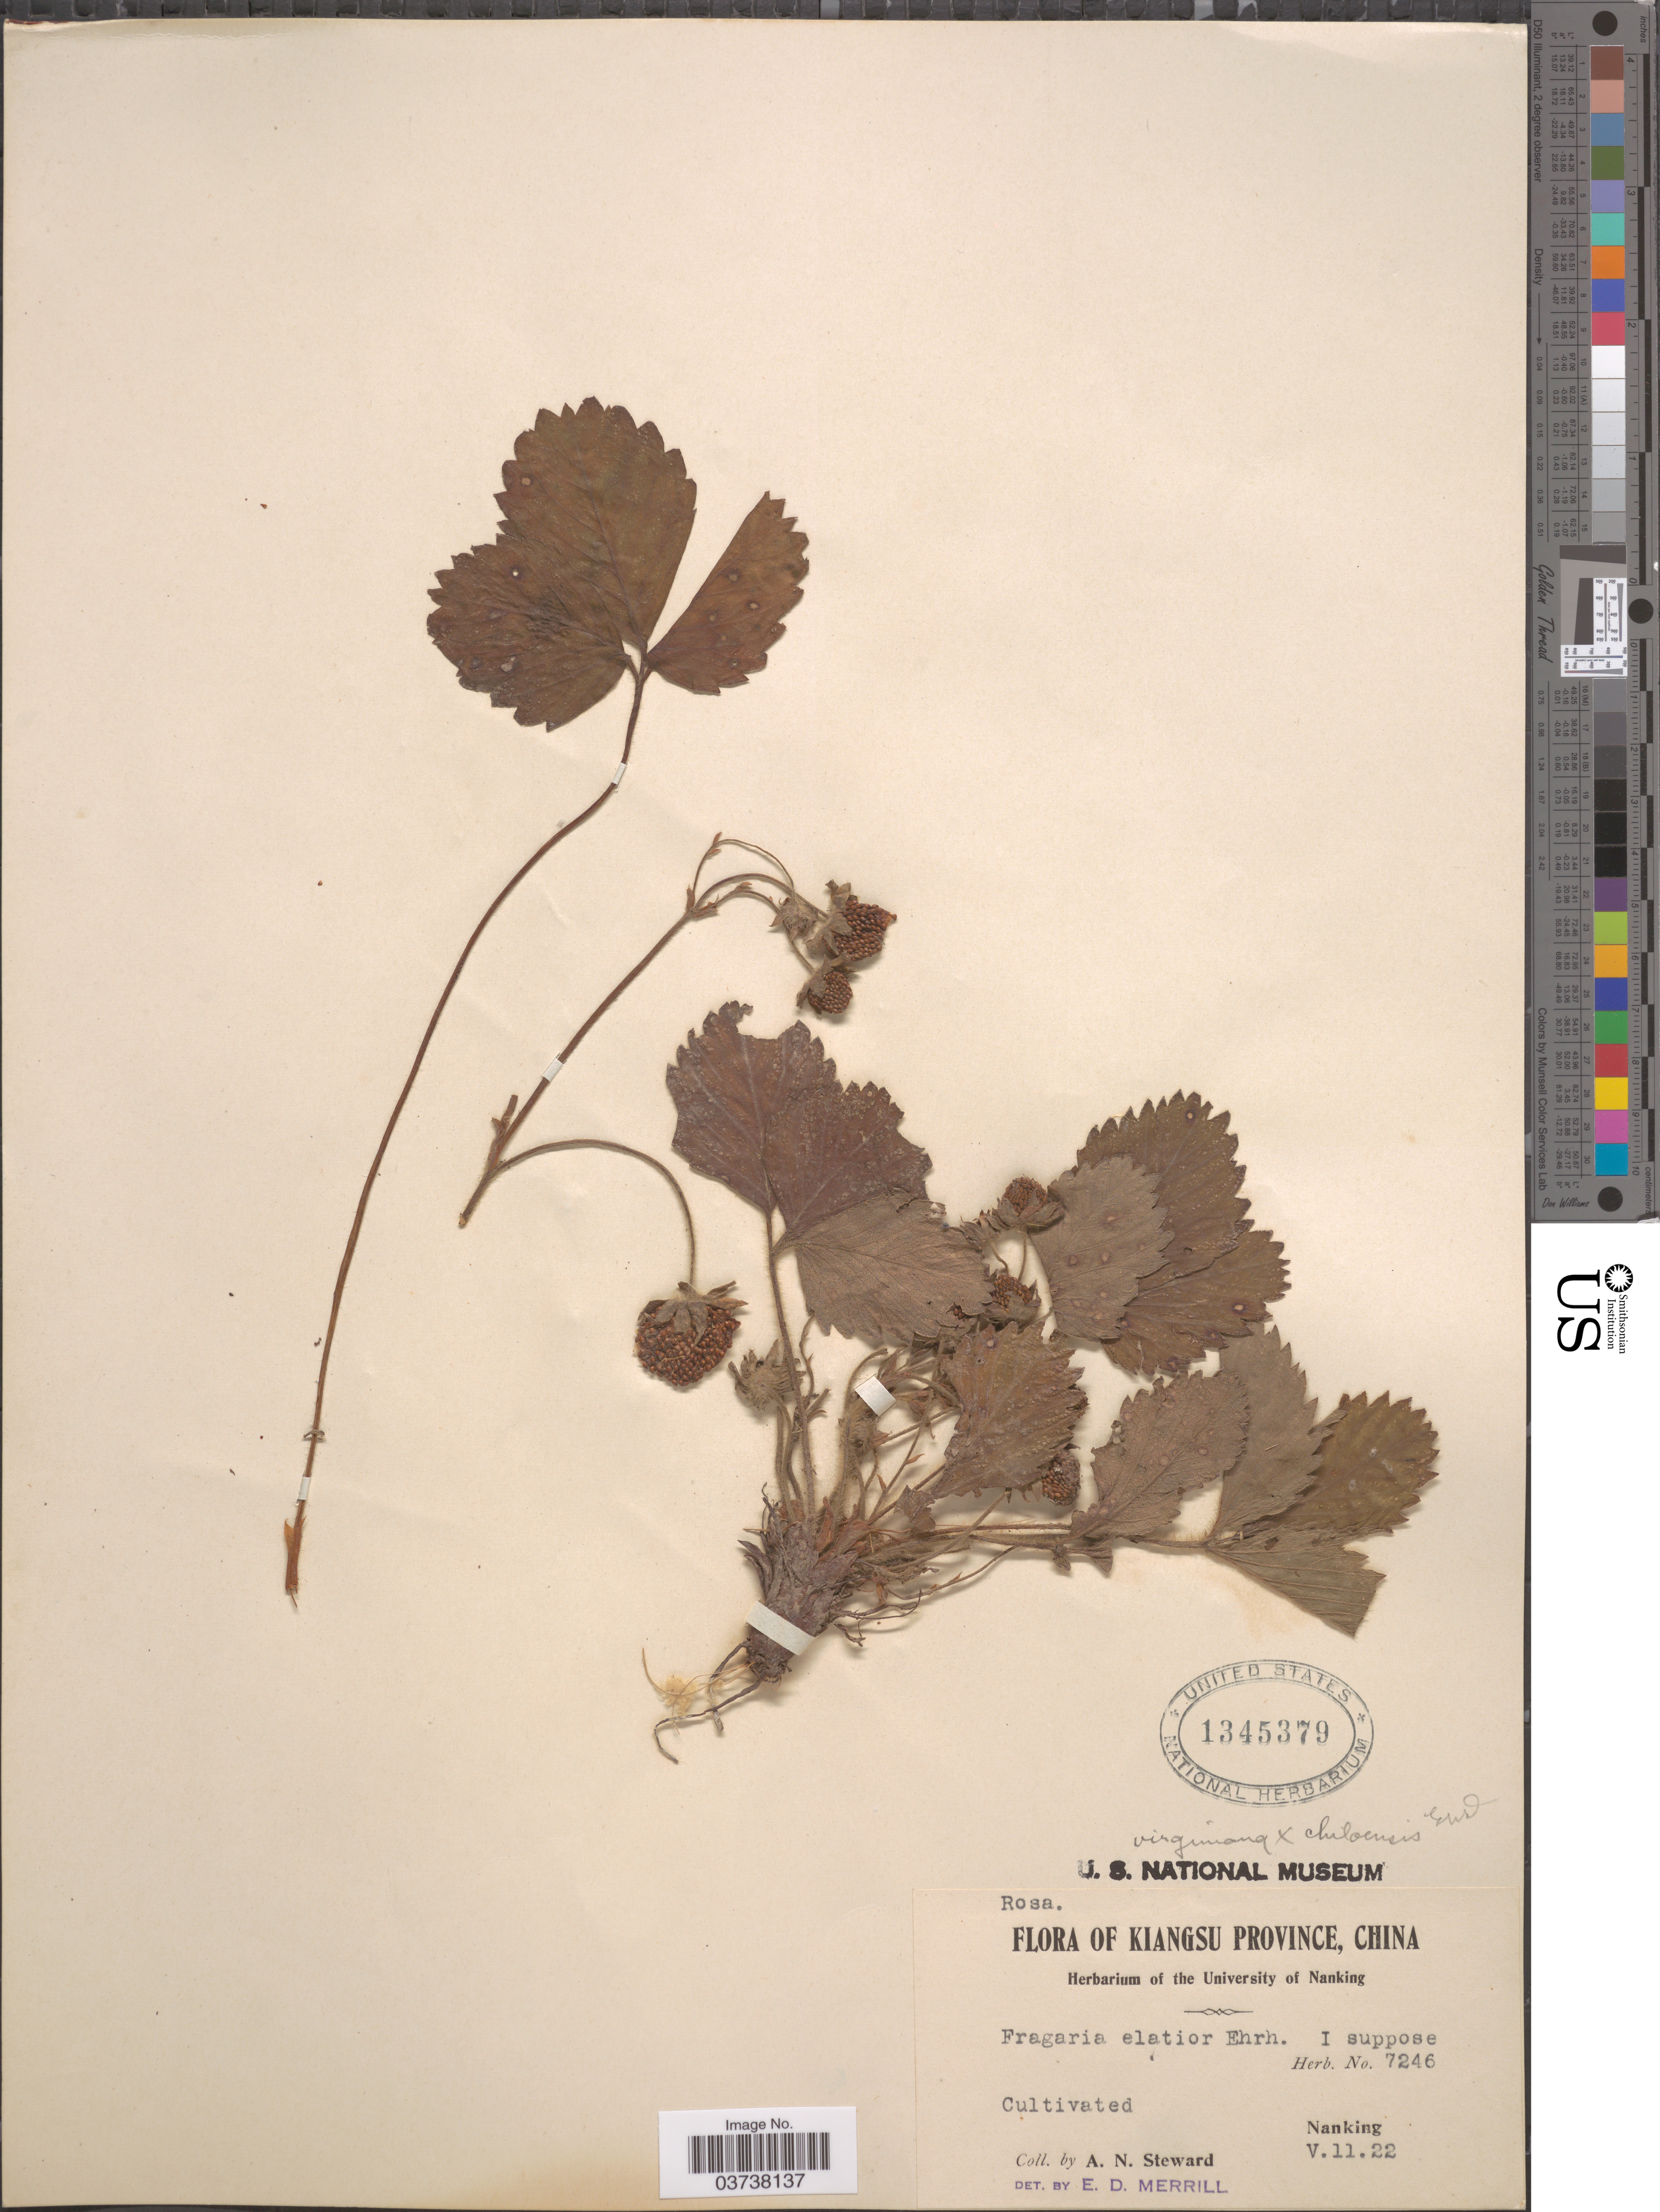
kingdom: Plantae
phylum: Tracheophyta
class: Magnoliopsida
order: Rosales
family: Rosaceae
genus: Fragaria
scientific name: Fragaria virginiana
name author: Mill.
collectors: A. N. Steward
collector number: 7246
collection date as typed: Transcribed d/m/y: 11/5/22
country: China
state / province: Jiangsu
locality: Kiangsu Province. Nanking.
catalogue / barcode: US 1345379